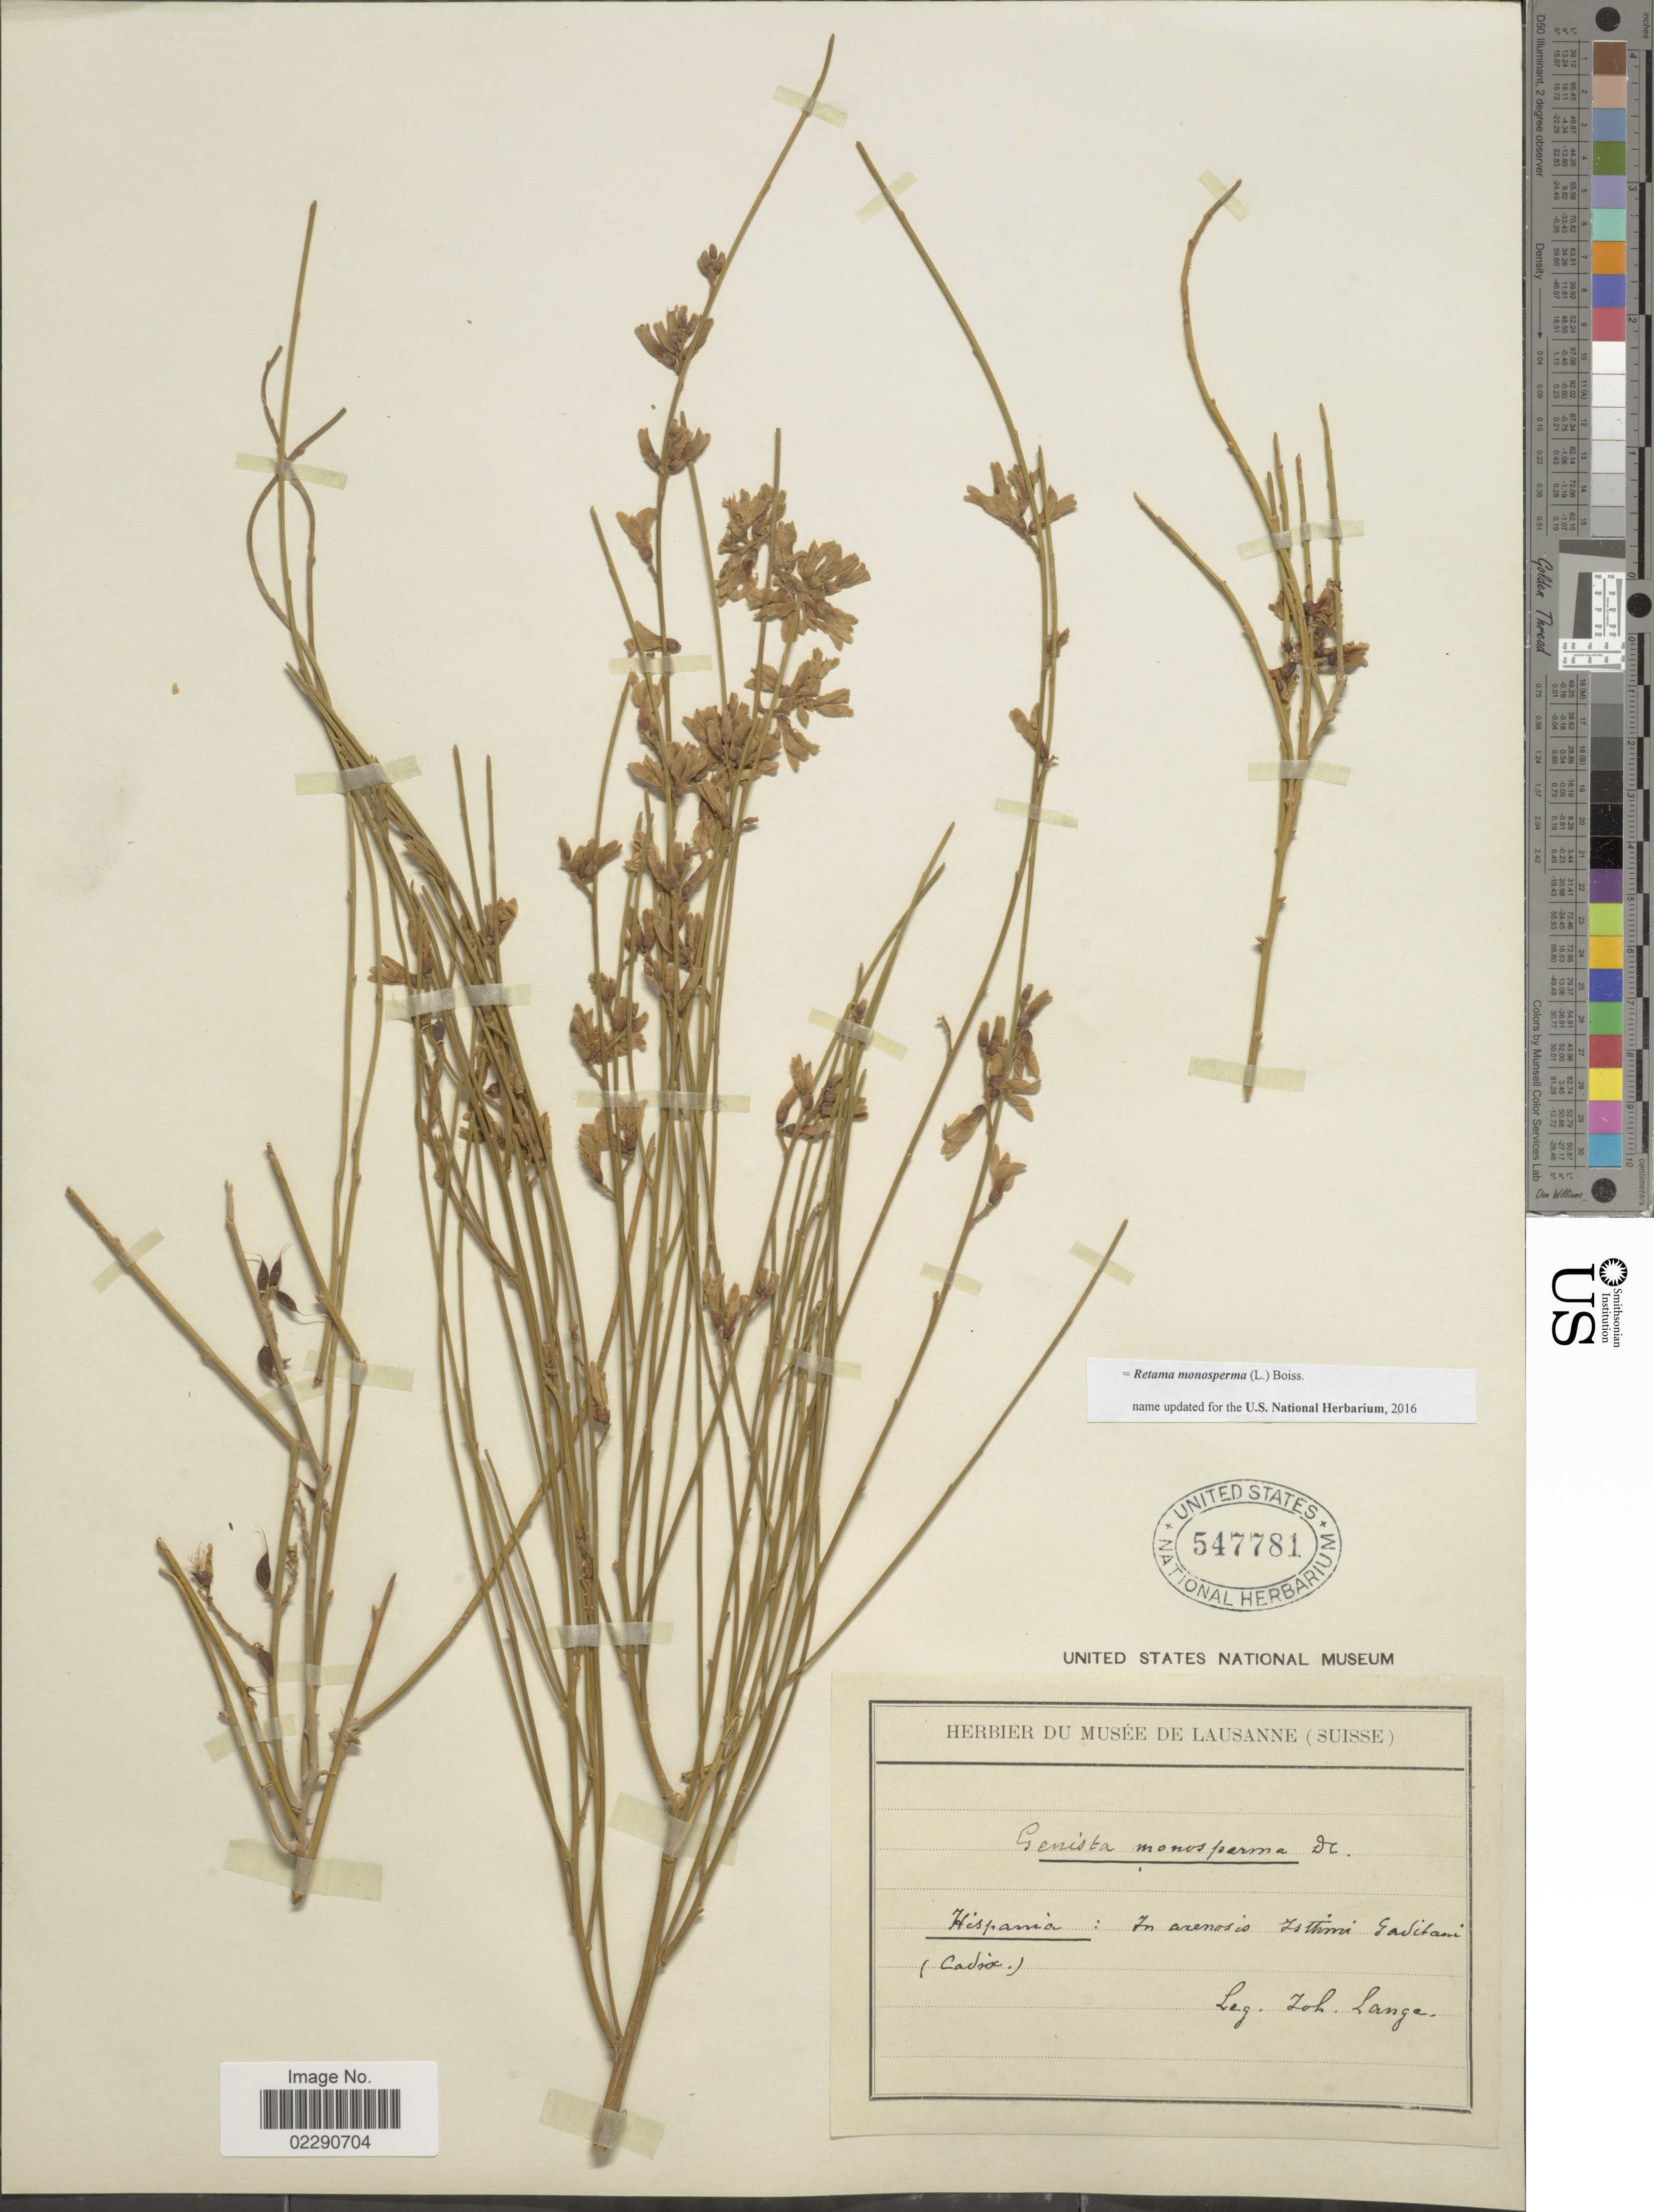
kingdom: Plantae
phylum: Tracheophyta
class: Magnoliopsida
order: Fabales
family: Fabaceae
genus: Retama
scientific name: Retama monosperma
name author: (L.) Boiss.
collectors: J. M. C. Lange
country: Spain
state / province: Andalucia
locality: Hispania, In arenosis Isthmi Gaditani (Cadiz)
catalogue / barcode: US 547781